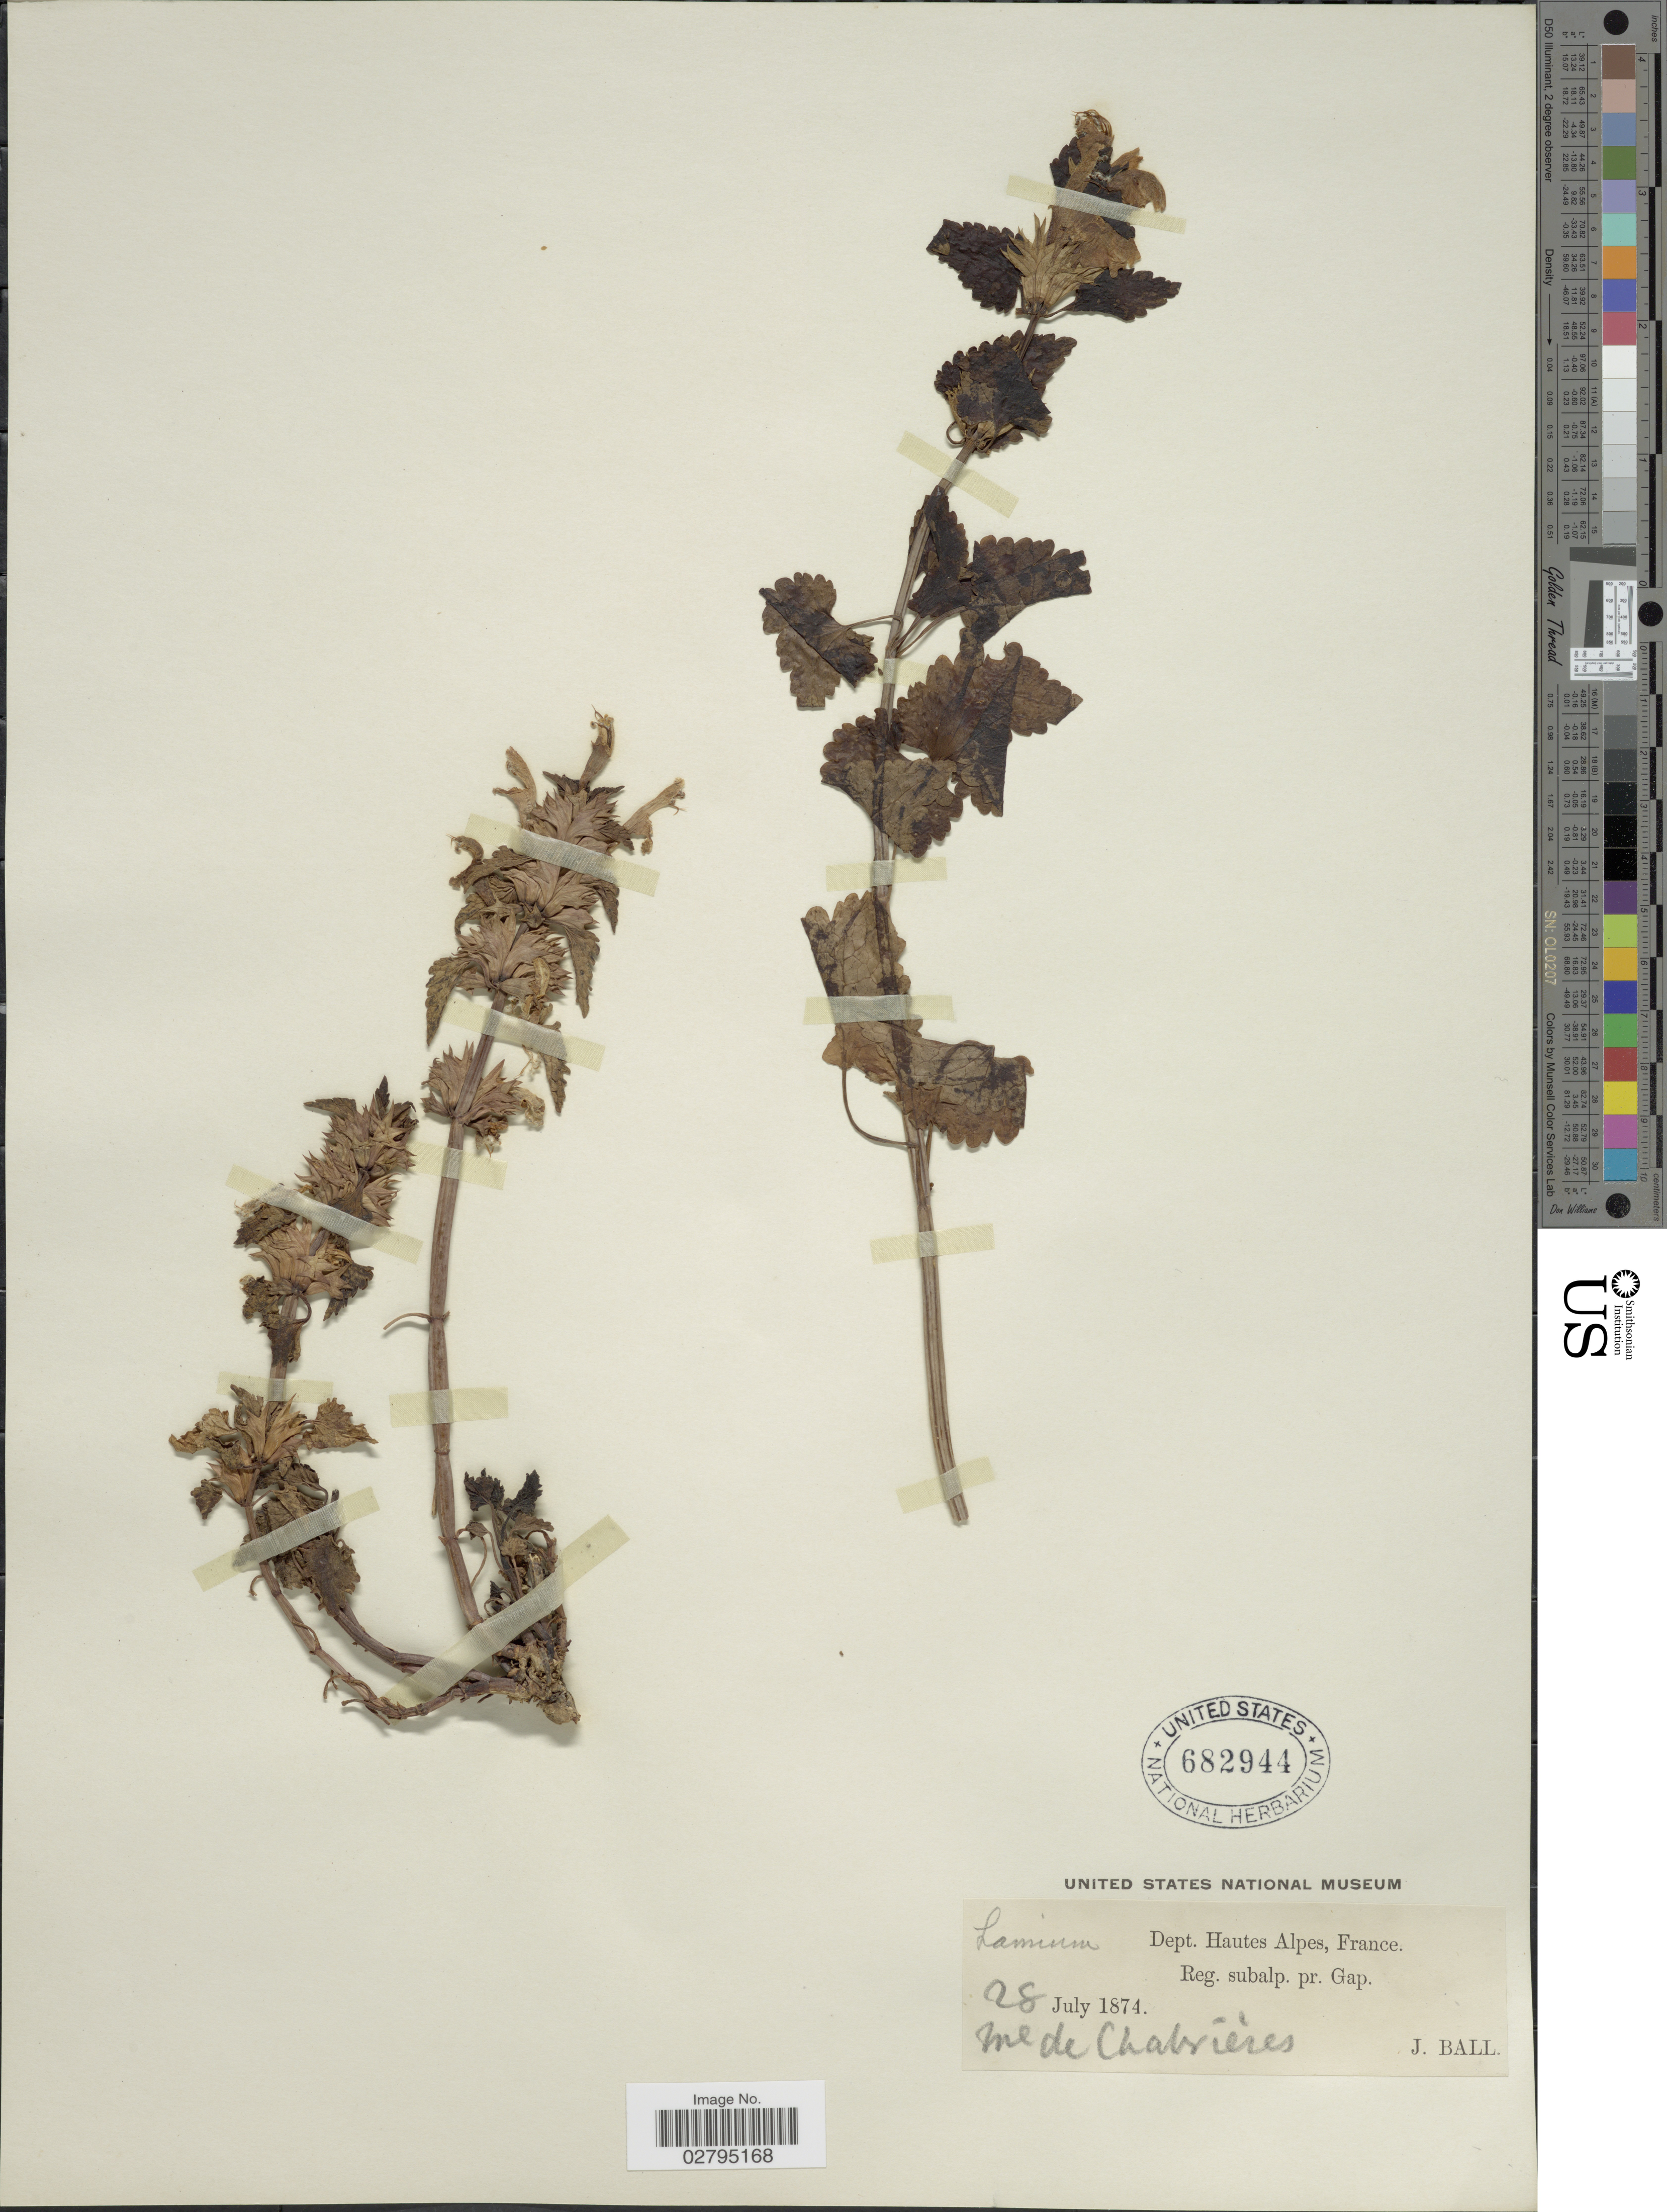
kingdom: Plantae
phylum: Tracheophyta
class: Magnoliopsida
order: Lamiales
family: Lamiaceae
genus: Lamium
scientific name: Lamium sp.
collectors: J. Ball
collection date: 1874-07-28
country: France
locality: Dept. Hautes Alpes, Reg. subalp. pr. Gap., Me de Chalsières.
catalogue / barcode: US 682944